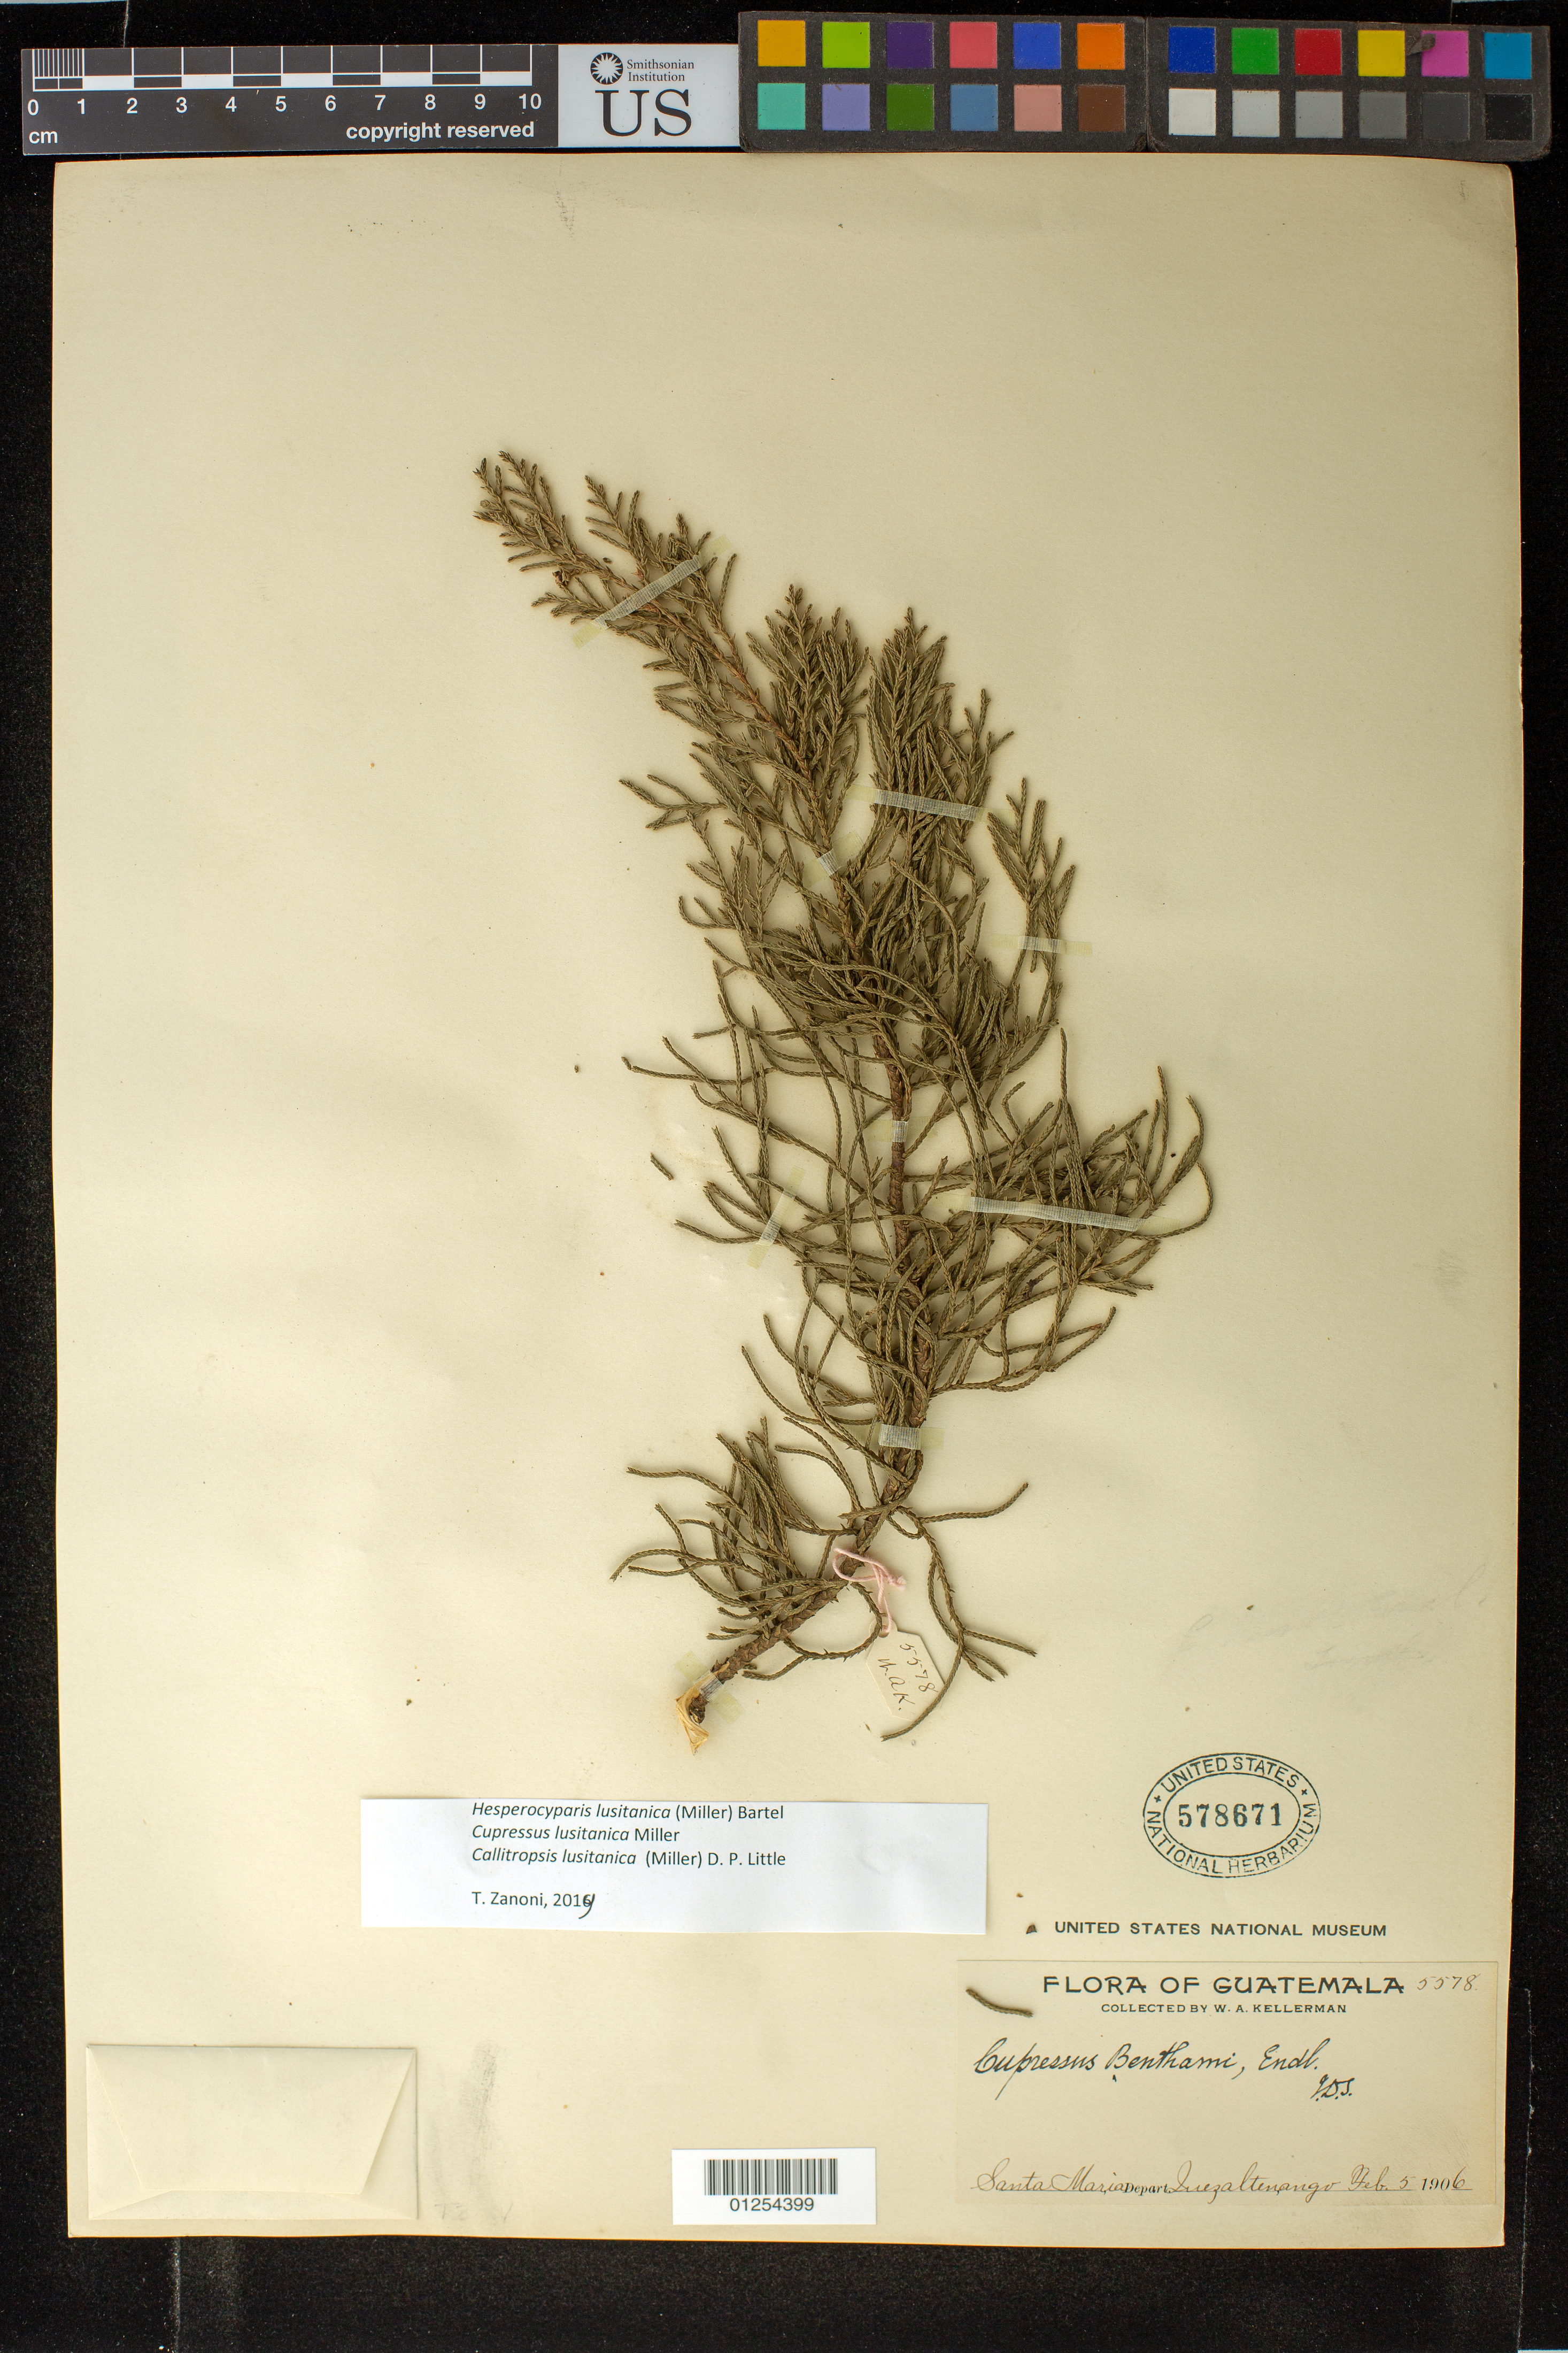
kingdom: Plantae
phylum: Tracheophyta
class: Pinopsida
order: Pinales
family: Cupressaceae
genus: Hesperocyparis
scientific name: Hesperocyparis lusitanica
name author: (Miller) Bartel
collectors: W. A. Kellerman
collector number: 5578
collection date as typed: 05 Feb 1906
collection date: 1906-02-05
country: Guatemala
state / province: Quetzaltenango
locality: Santa Maria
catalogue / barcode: US 578671